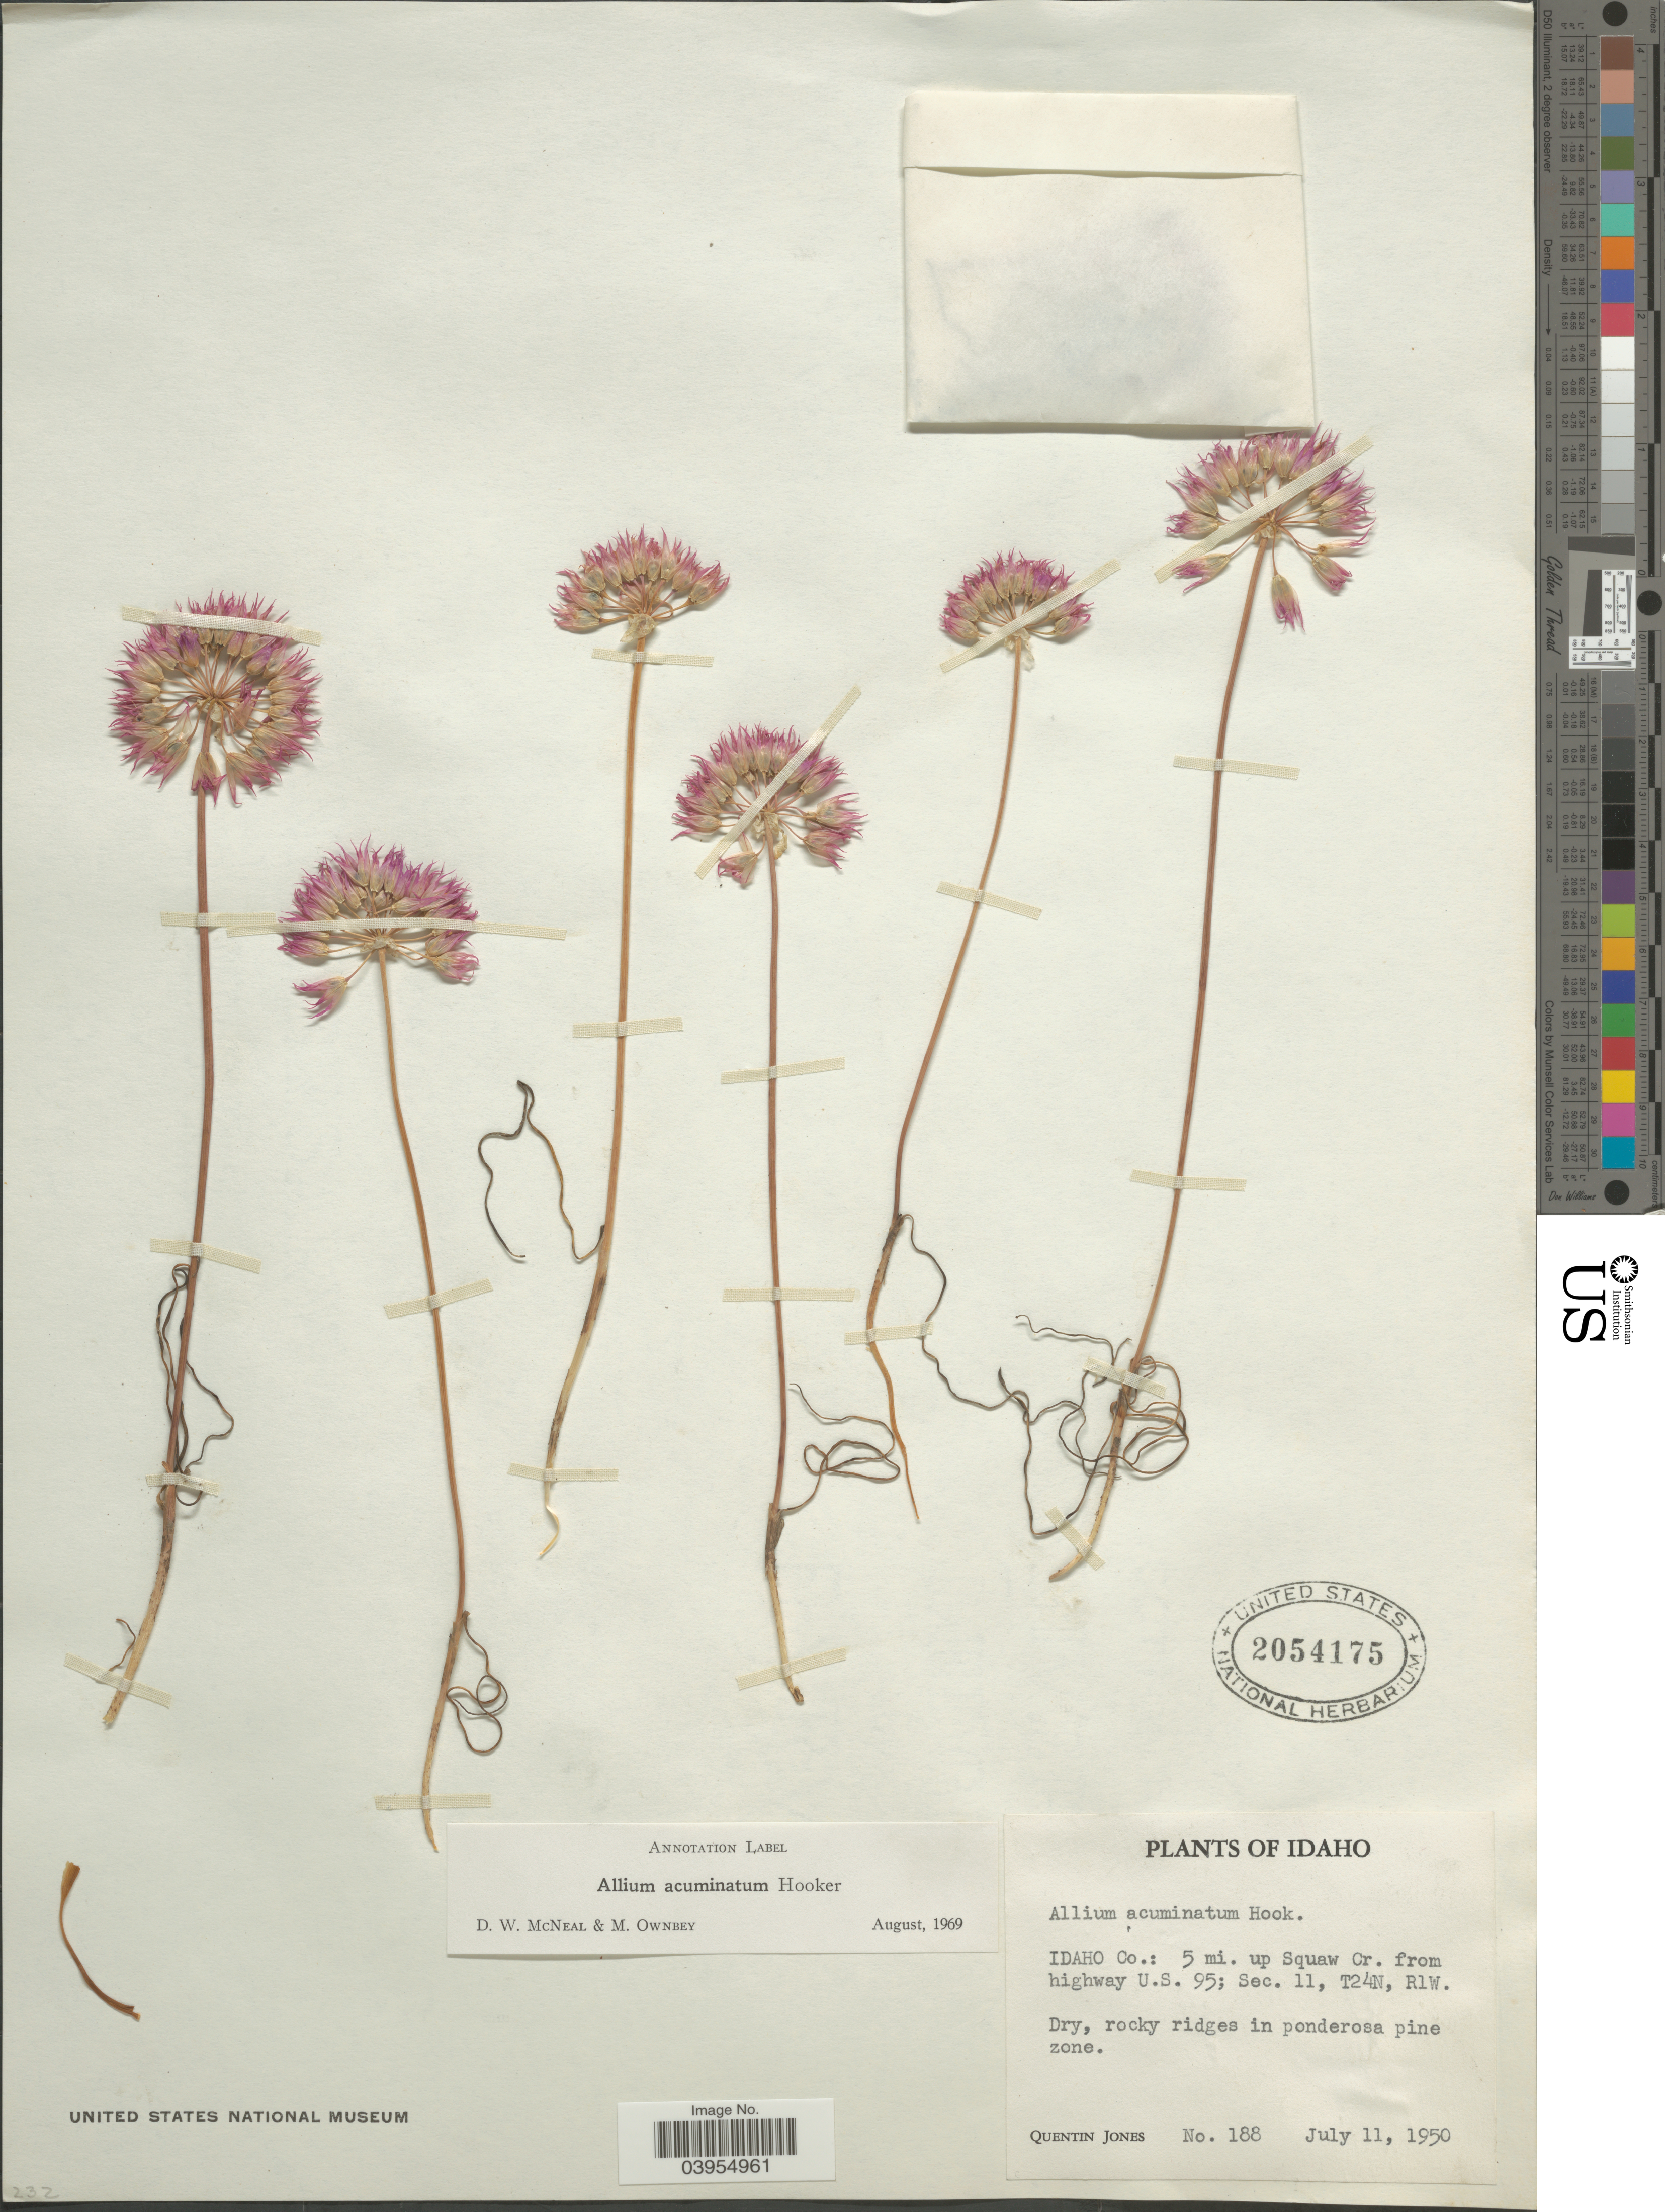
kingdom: Plantae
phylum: Tracheophyta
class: Liliopsida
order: Asparagales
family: Amaryllidaceae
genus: Allium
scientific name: Allium acuminatum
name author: Hook.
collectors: Q. Jones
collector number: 188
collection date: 1950-07-11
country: United States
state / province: Idaho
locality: Idaho Co.: 5 mi. up Squaw Cr. from highway U.S. 95; Sec. 11, T24N, R1W. Dry, rocky ridges in ponderosa pine zone.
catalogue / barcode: US 2054175